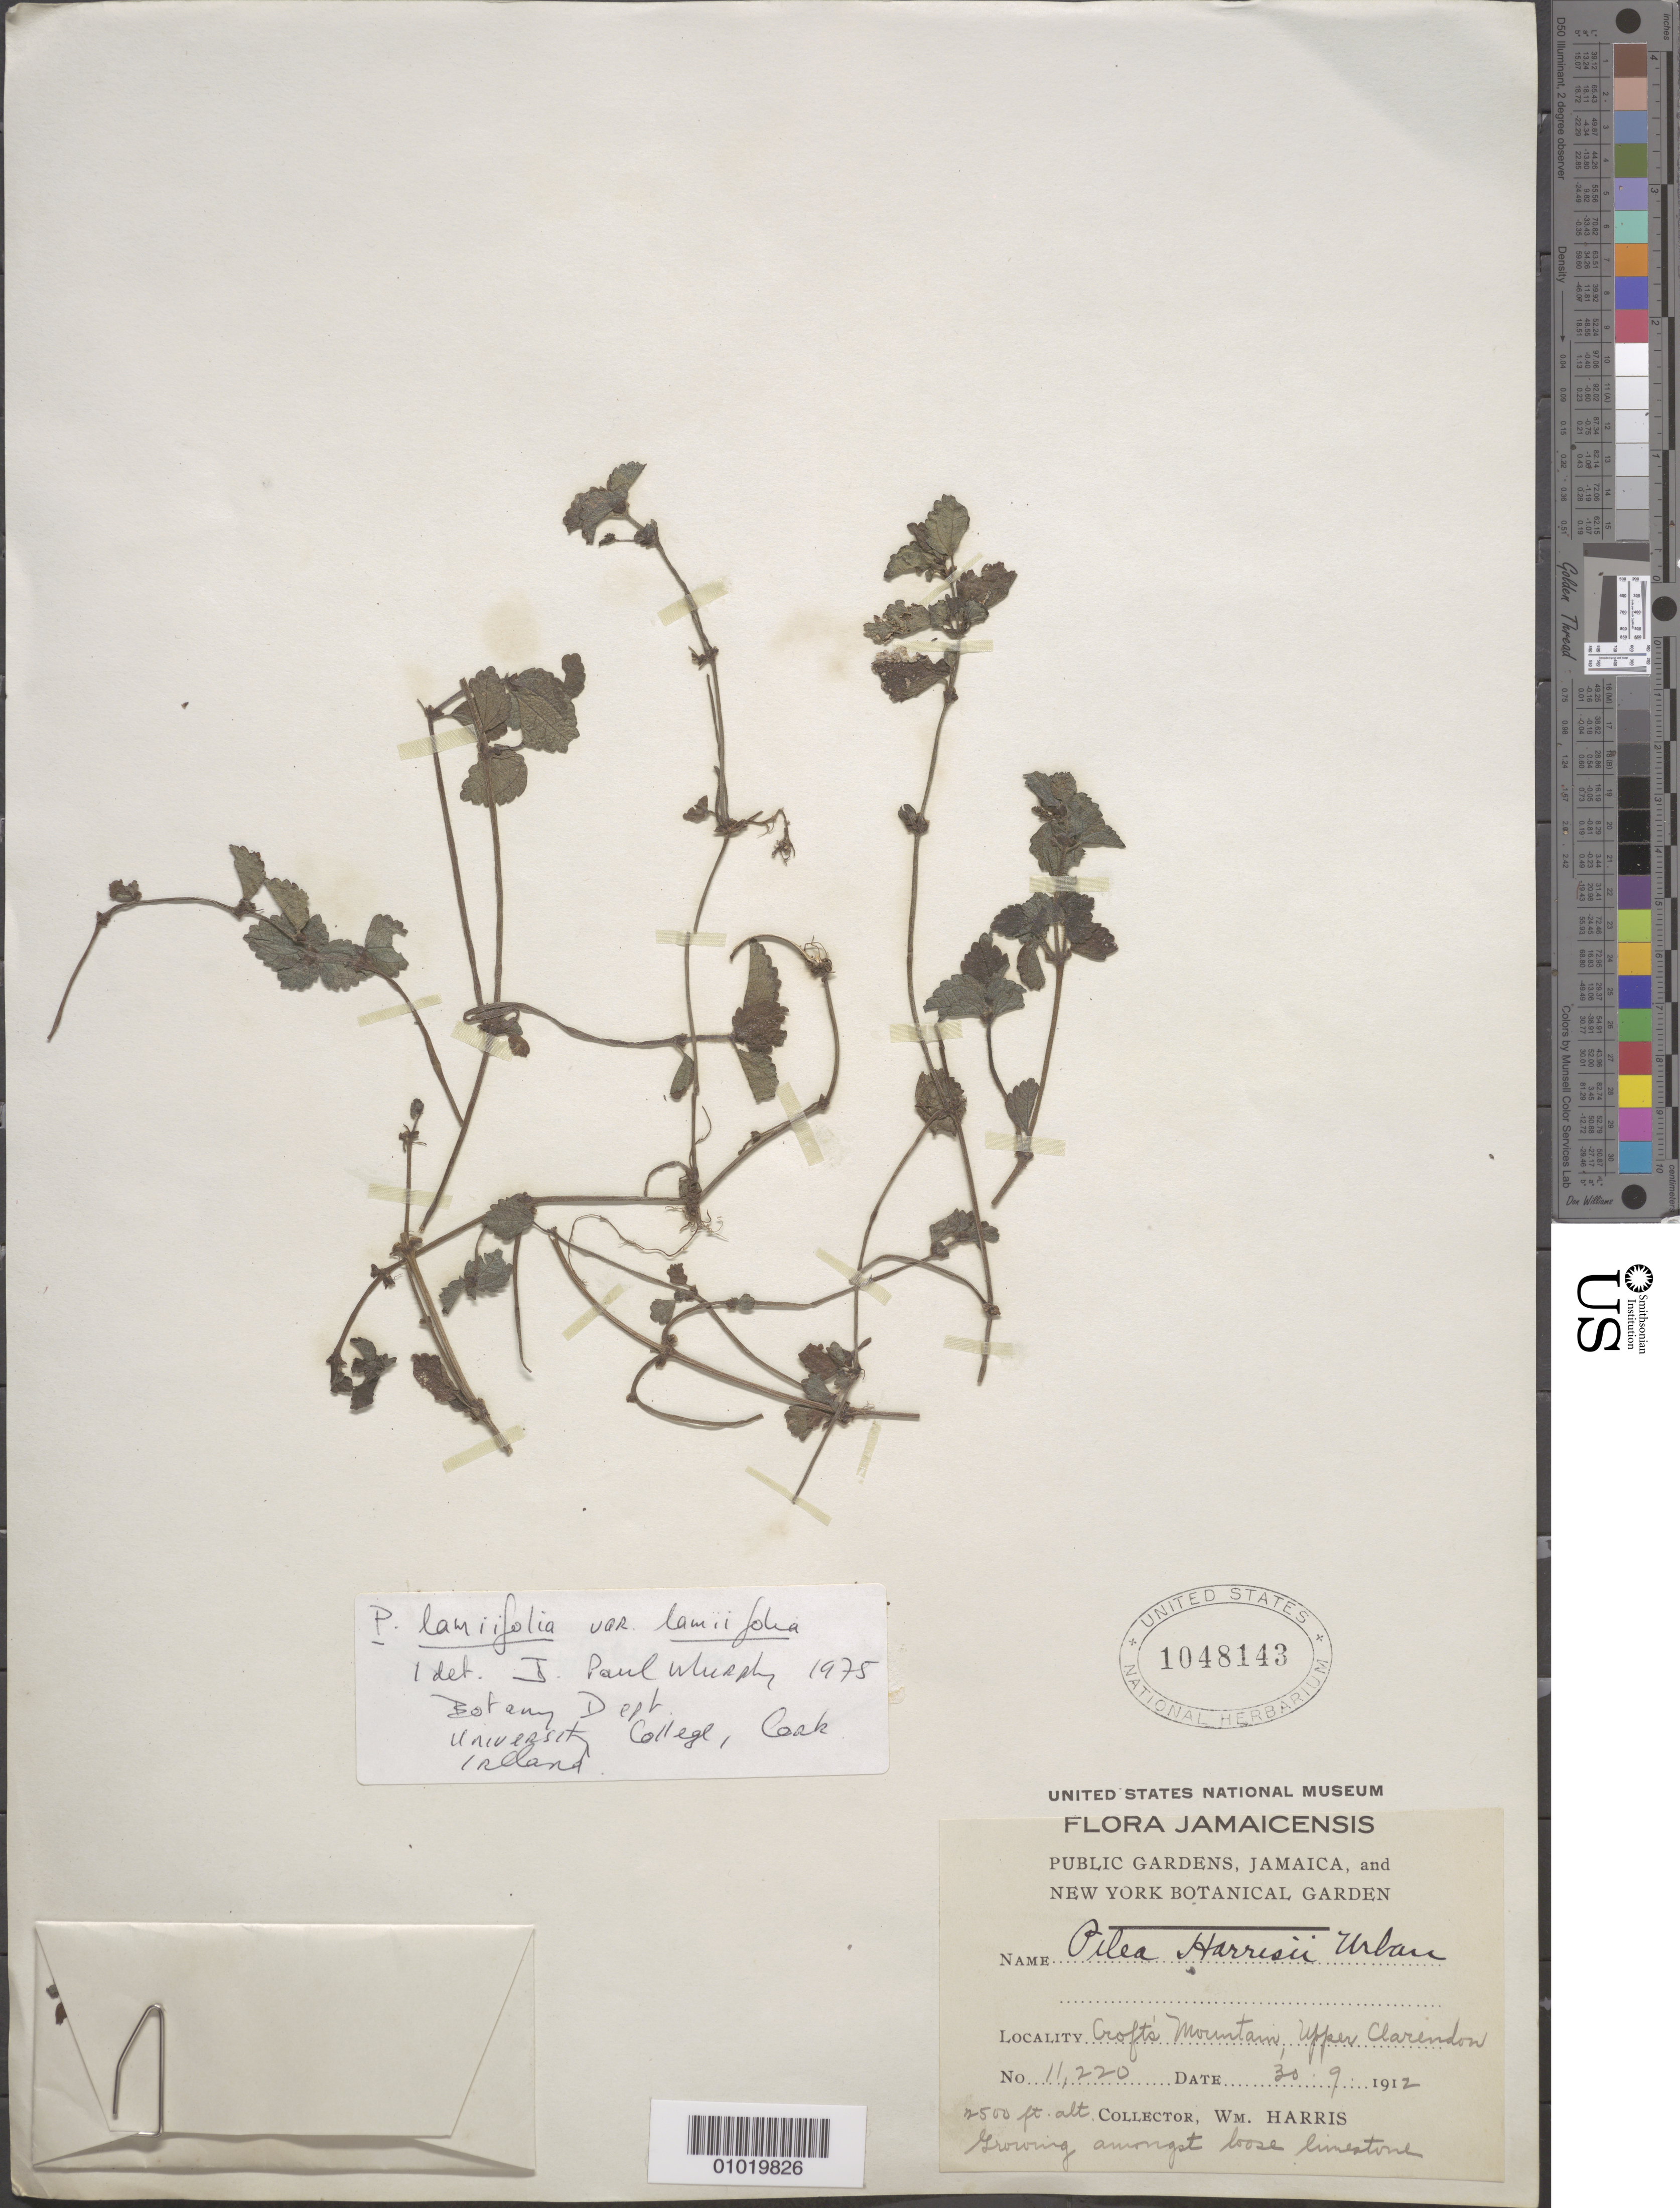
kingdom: Plantae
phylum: Tracheophyta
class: Magnoliopsida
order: Rosales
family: Urticaceae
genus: Pilea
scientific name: Pilea lamiifolia var. lamiifolia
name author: Fawc. & Rendle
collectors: W. Harris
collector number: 11220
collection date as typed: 30 Aug 1912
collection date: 1912-08-30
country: Jamaica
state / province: Clarendon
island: Jamaica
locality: Croft's Mountain, upper Clarendon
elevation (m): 762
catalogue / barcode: US 1048143